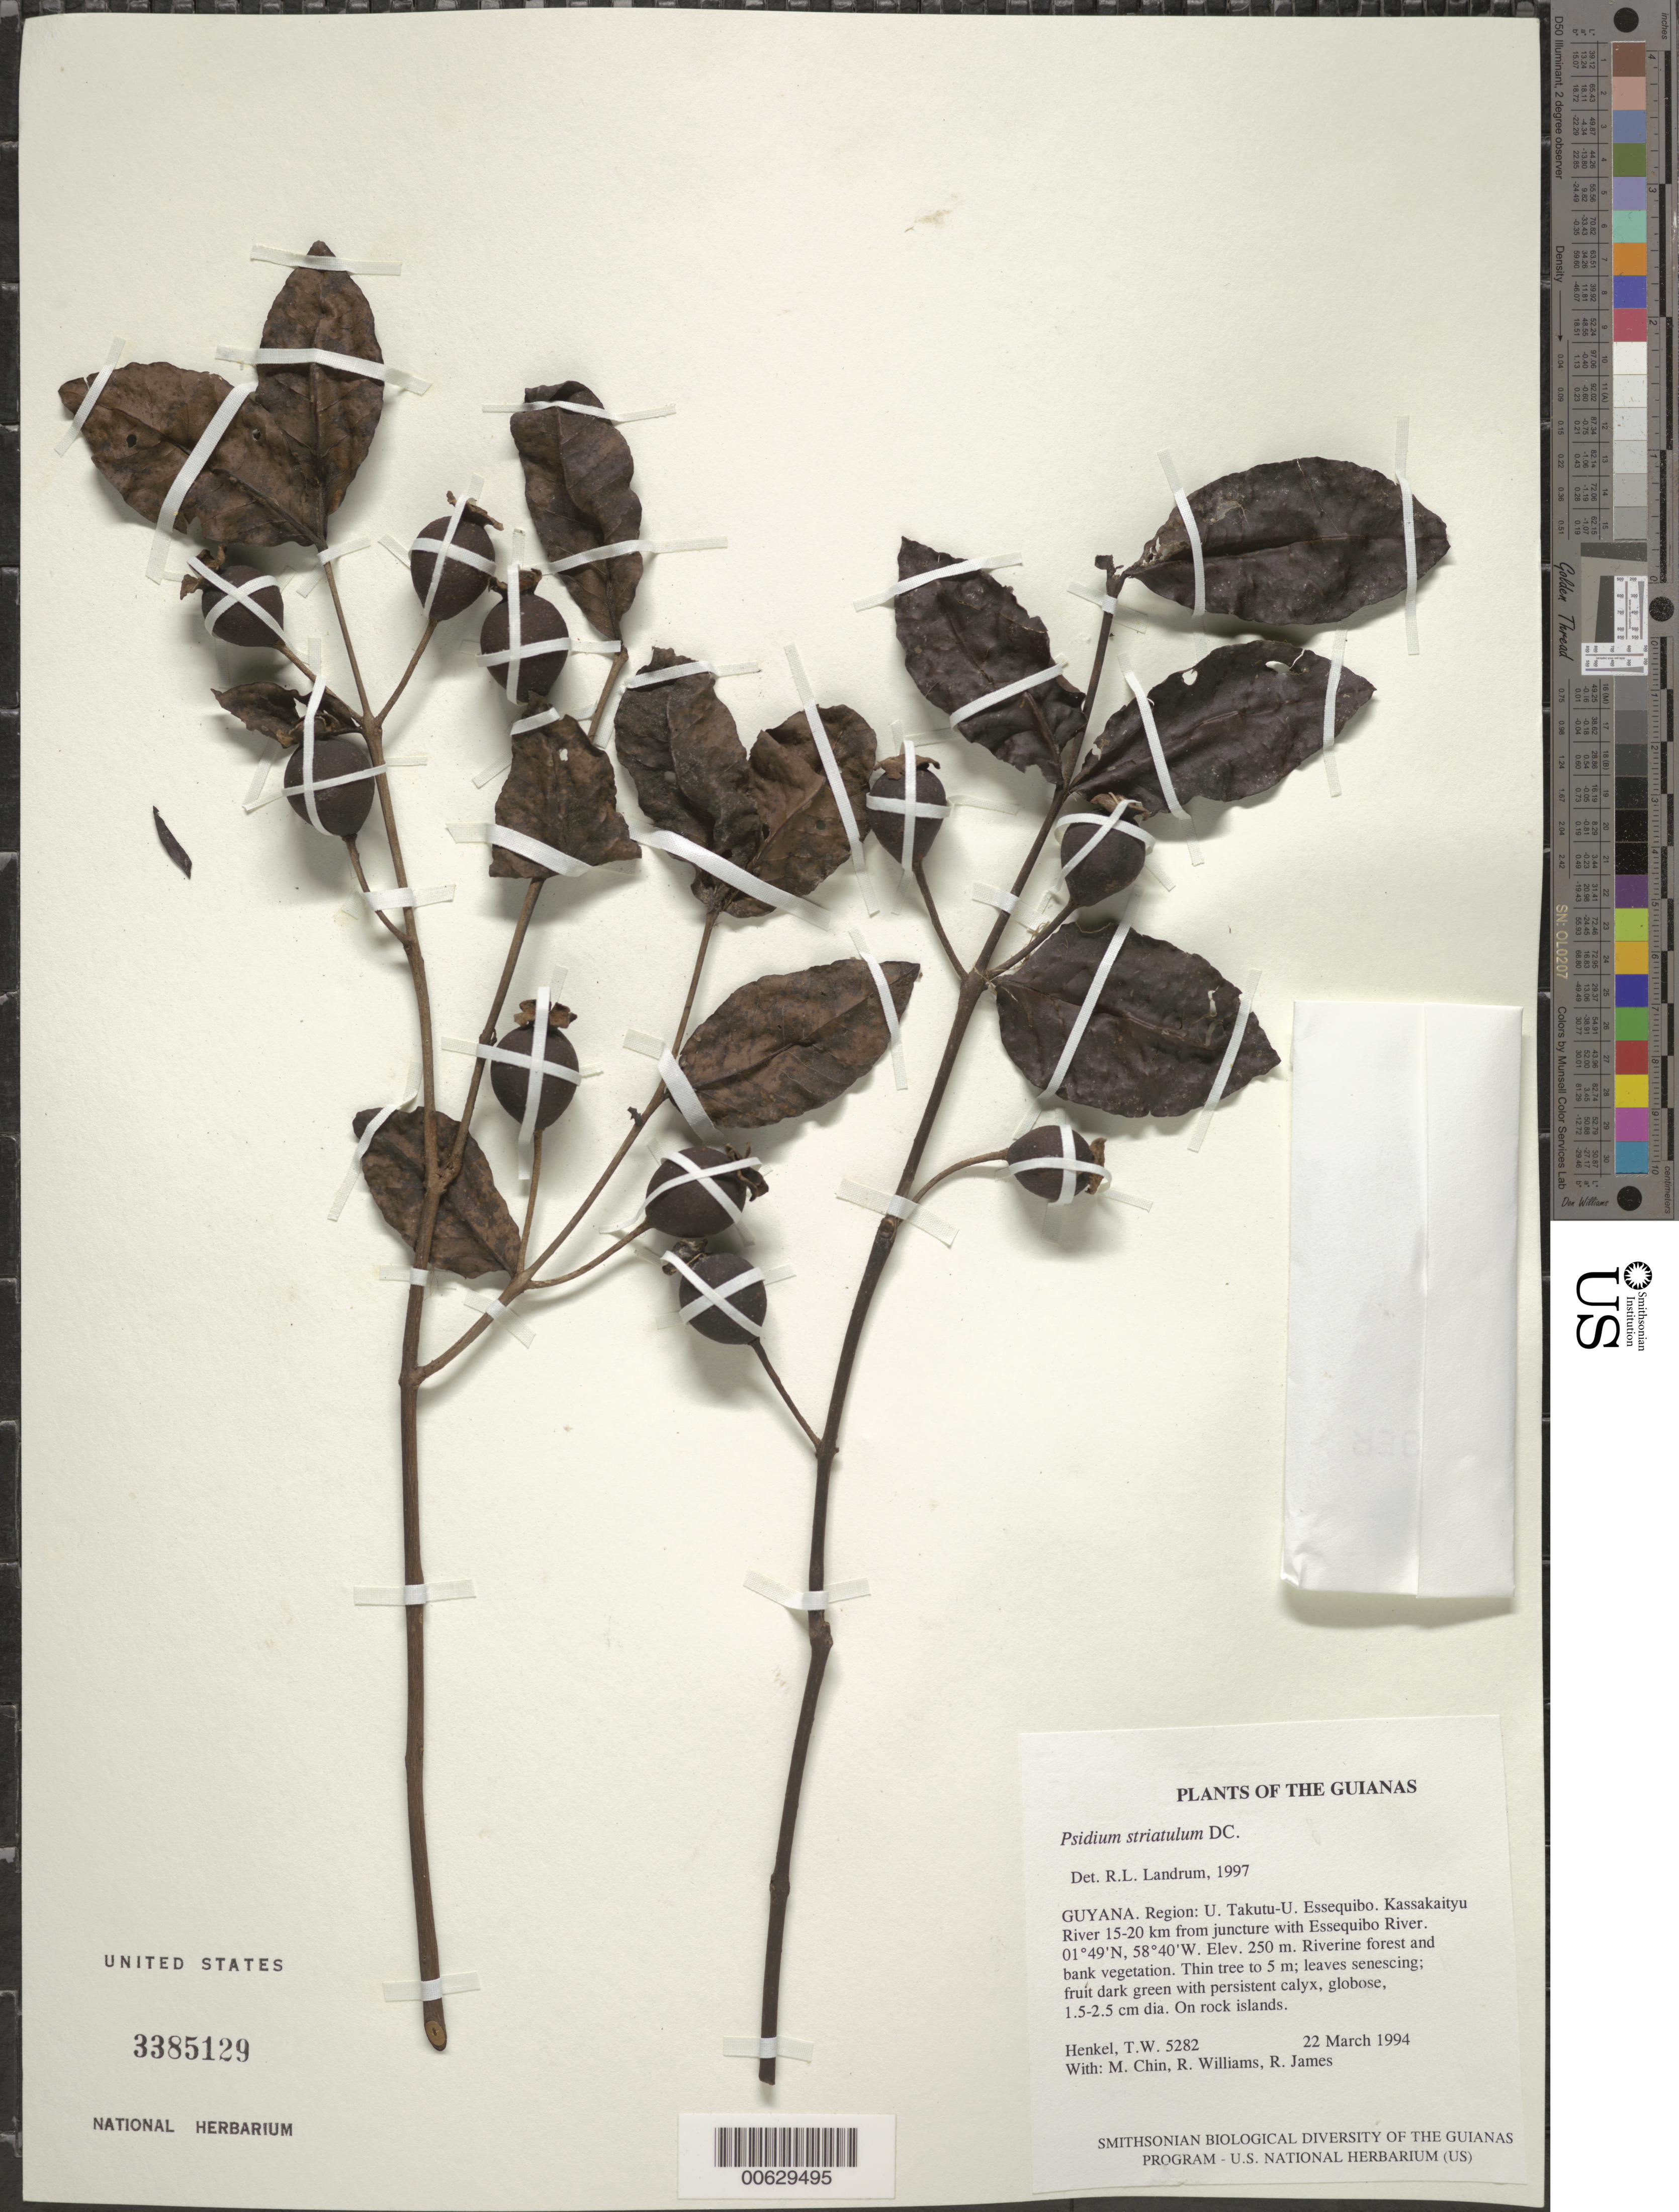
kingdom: Plantae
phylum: Tracheophyta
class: Magnoliopsida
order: Myrtales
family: Myrtaceae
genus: Psidium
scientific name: Psidium striatulum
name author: DC.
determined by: Landrum, L. R.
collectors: T. Henkel, M. Chin, R. Williams & R. James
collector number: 5282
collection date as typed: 22 March 1994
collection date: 1994-03-22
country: Guyana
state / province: U. Takutu-U. Essequibo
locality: Kassakaityu River 15-20 km from juncture with Essequibo River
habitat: Riverine forest and bank vegetation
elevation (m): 250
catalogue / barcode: US 3385129